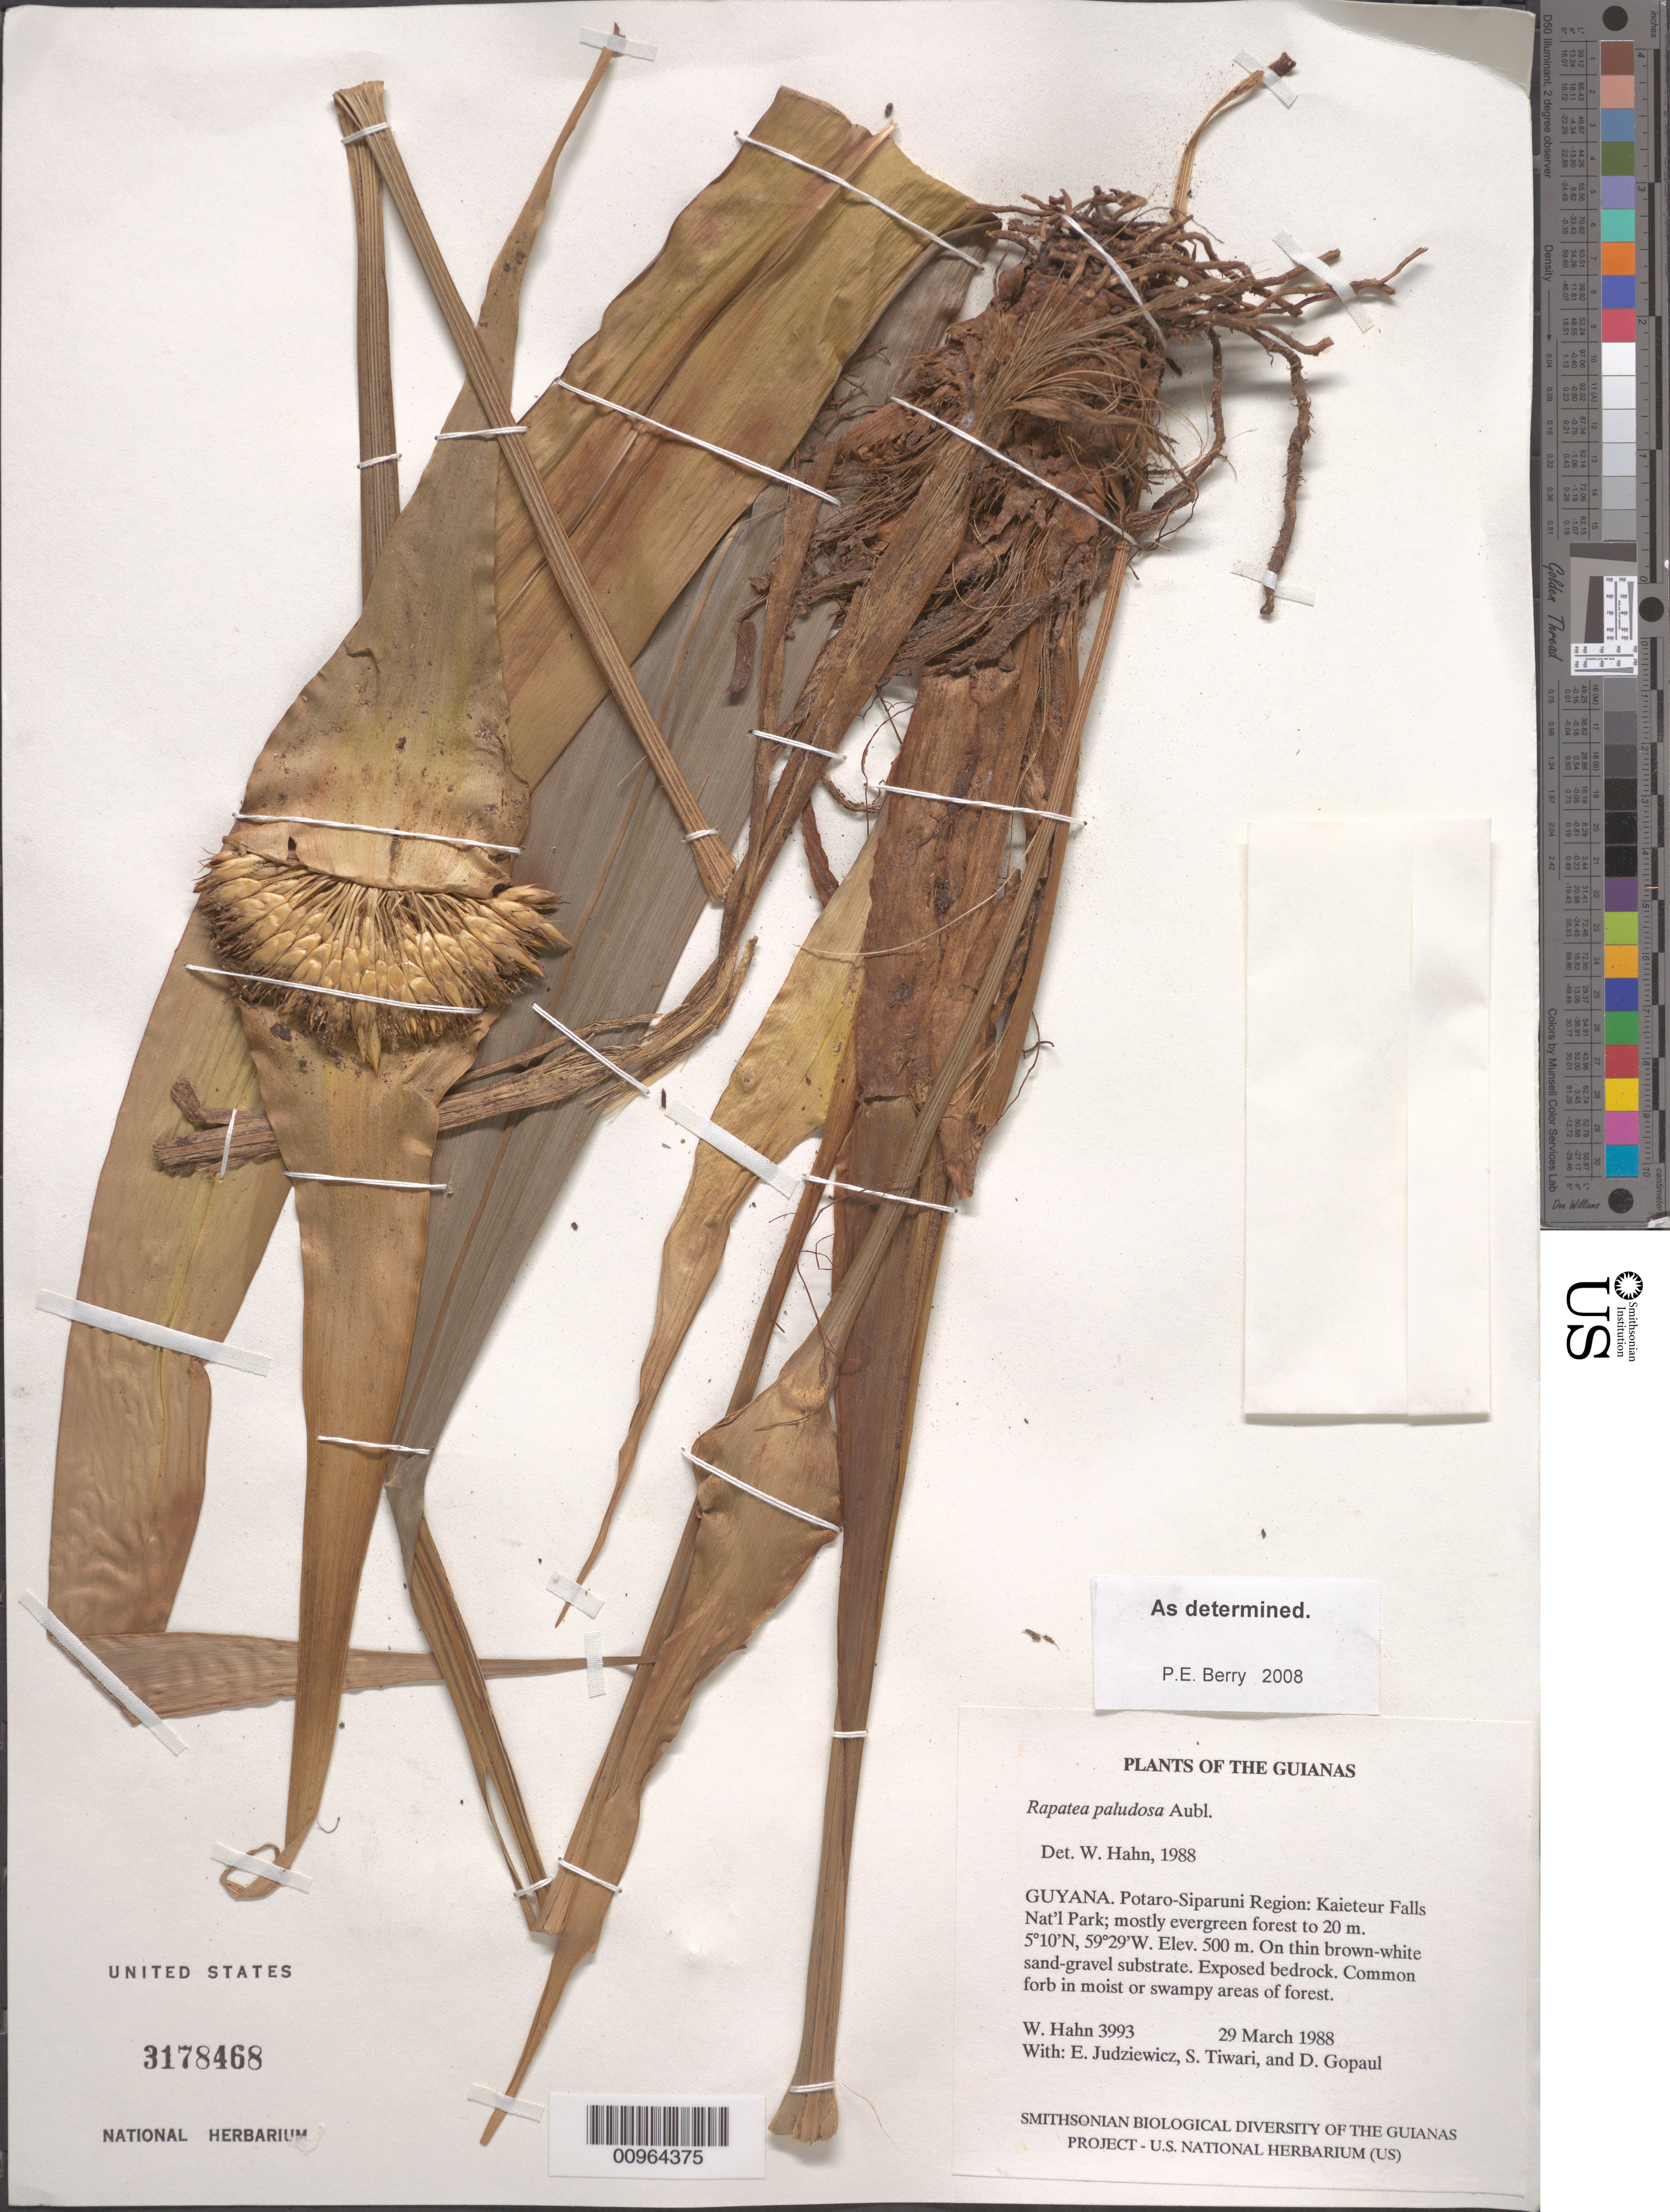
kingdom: Plantae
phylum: Tracheophyta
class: Liliopsida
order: Poales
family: Rapateaceae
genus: Rapatea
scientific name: Rapatea paludosa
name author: Aubl.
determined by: Berry, P. E., (WIS), University of Wisconsin - Madison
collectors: W. Hahn, E. J. Judziewicz, S. Tiwari & D. Gopaul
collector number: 3993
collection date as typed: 29 March 1988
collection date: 1988-03-29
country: Guyana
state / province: Potaro-Siparuni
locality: Kaieteur Falls National Park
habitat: Mostly evergreen forest to 20 m on thin brown-white sand-gravel substrate. Exposed bedrock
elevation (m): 500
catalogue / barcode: US 3178468